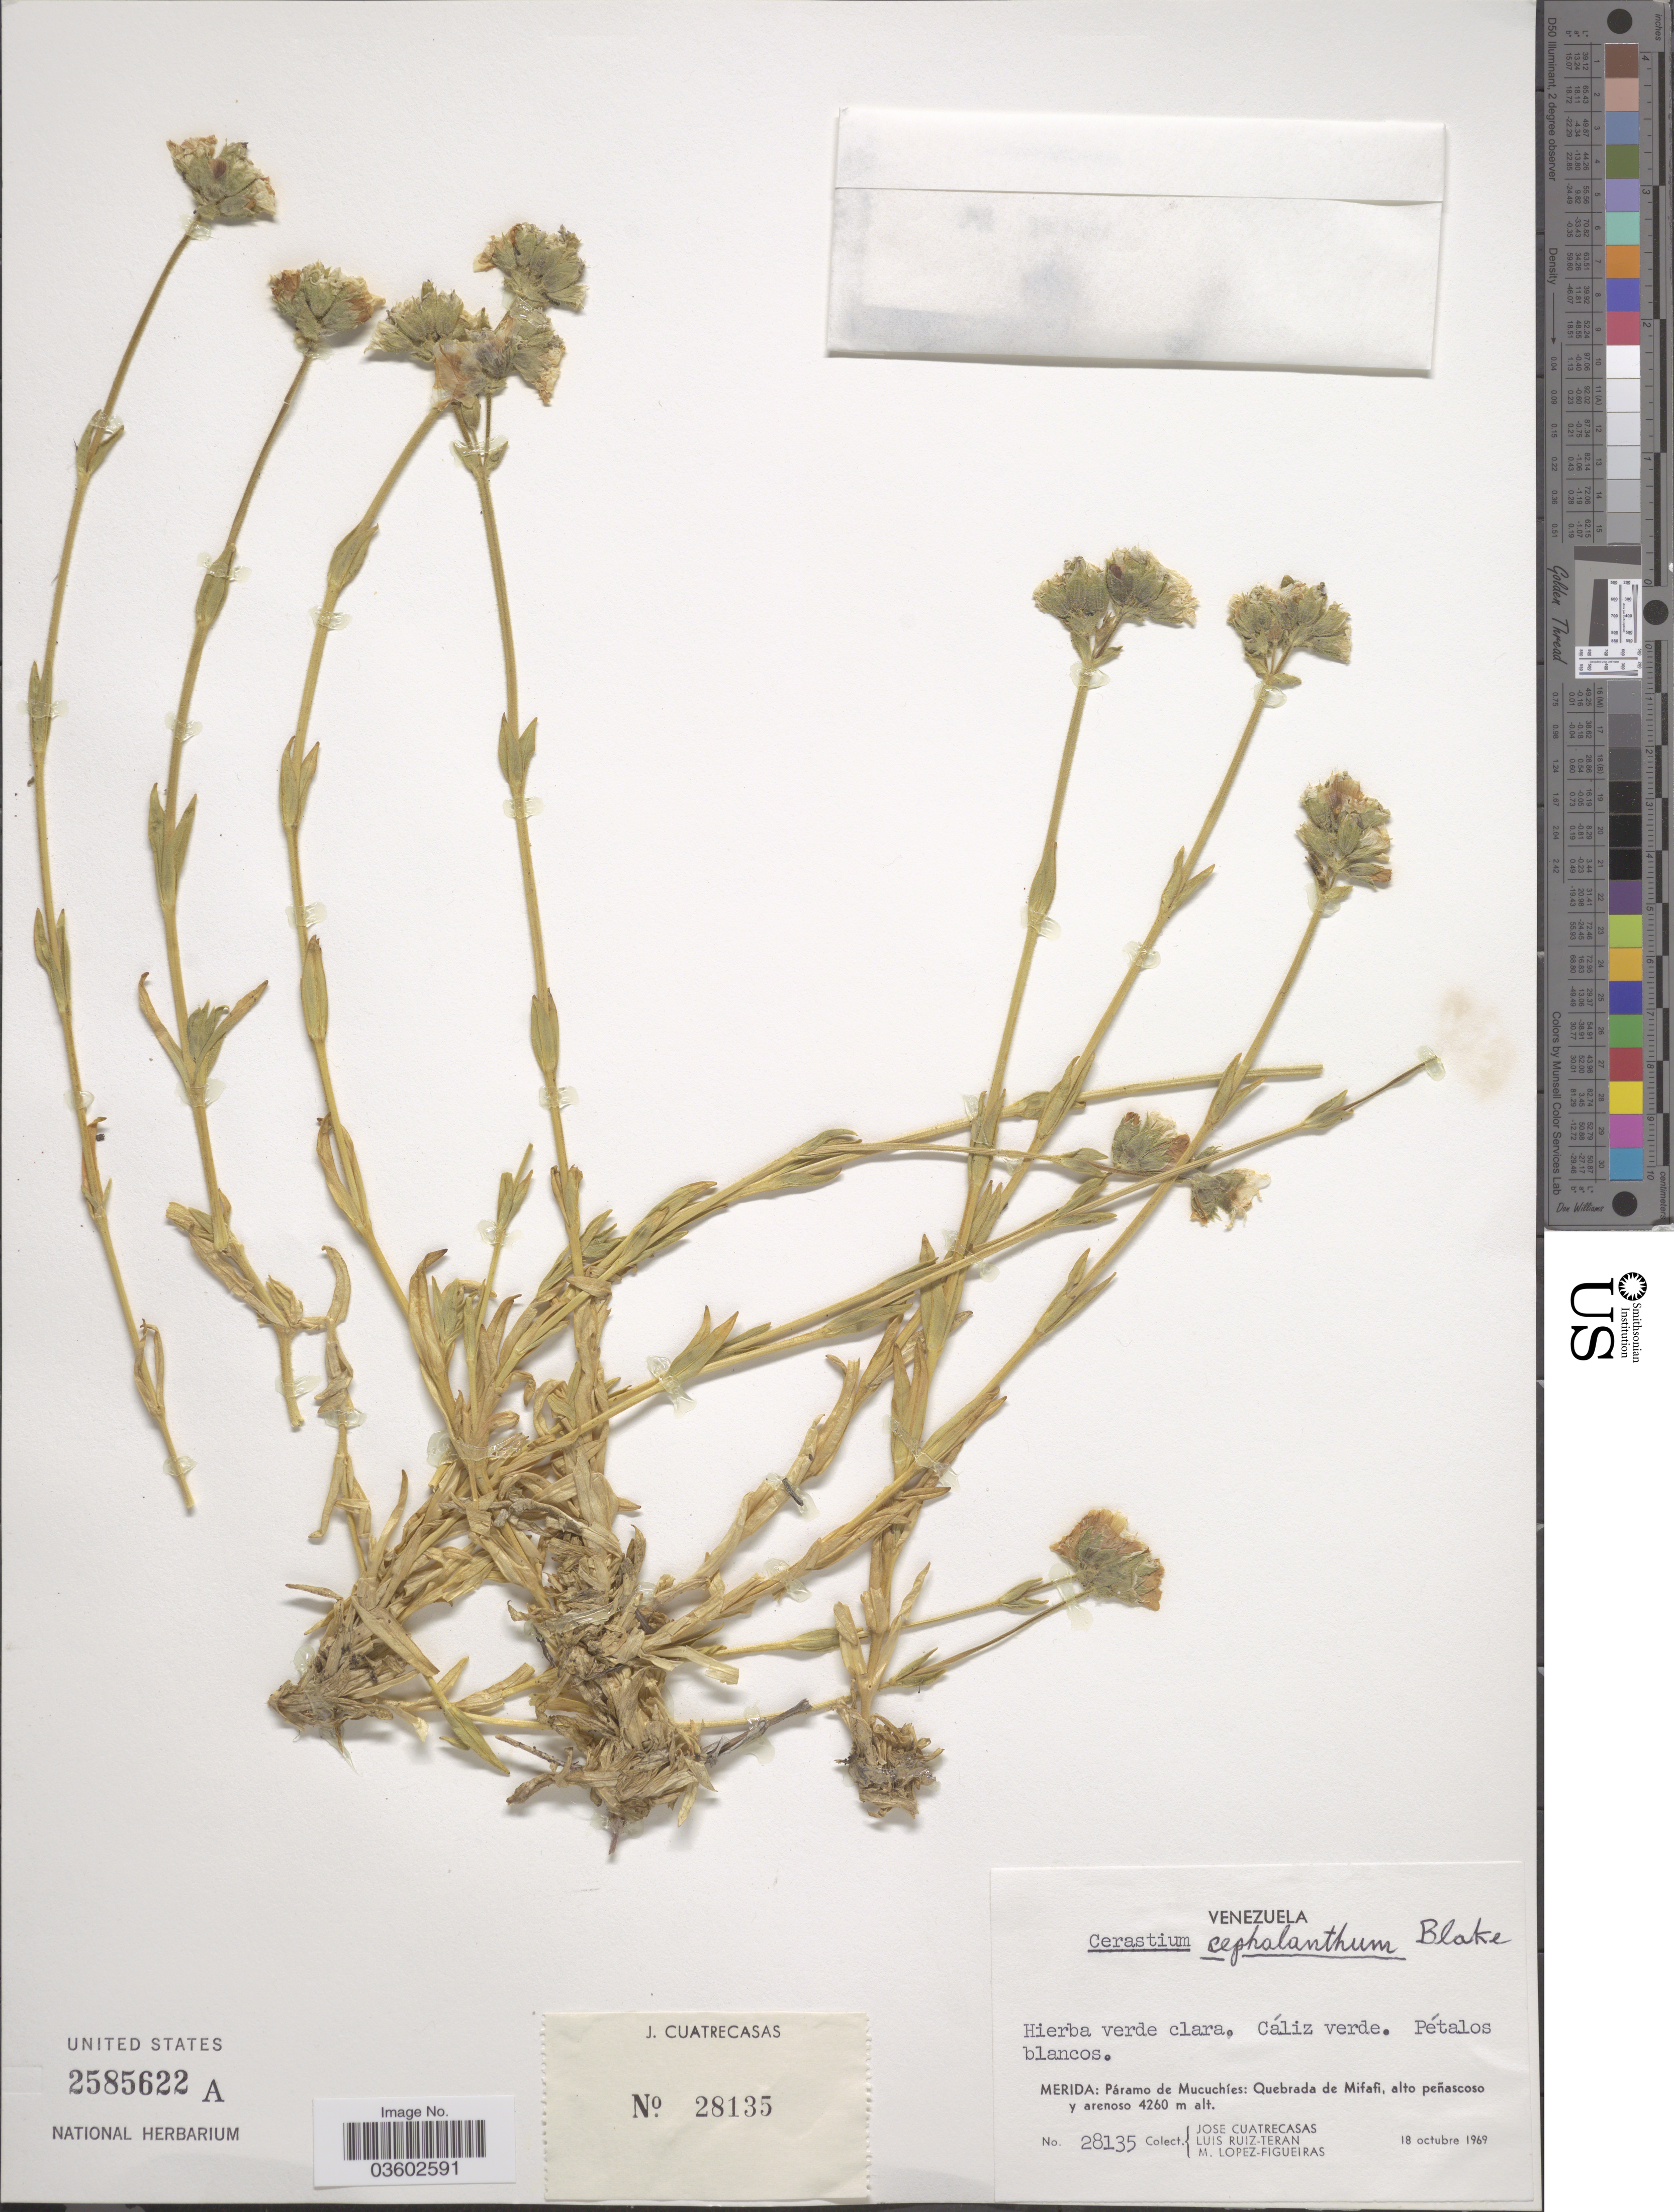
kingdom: Plantae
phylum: Tracheophyta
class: Magnoliopsida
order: Caryophyllales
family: Caryophyllaceae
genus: Cerastium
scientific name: Cerastium cephalanthum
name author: S.F. Blake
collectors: J. Cuatrecasas, L. E. Ruíz-Terán & M. López Figueiras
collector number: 28135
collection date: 1969-10-18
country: Venezuela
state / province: Mérida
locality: Páramo de Mucuchíes: Quebrada de Mifafi, alto peñascoso y arenoso.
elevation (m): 4260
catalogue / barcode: US 2585622A